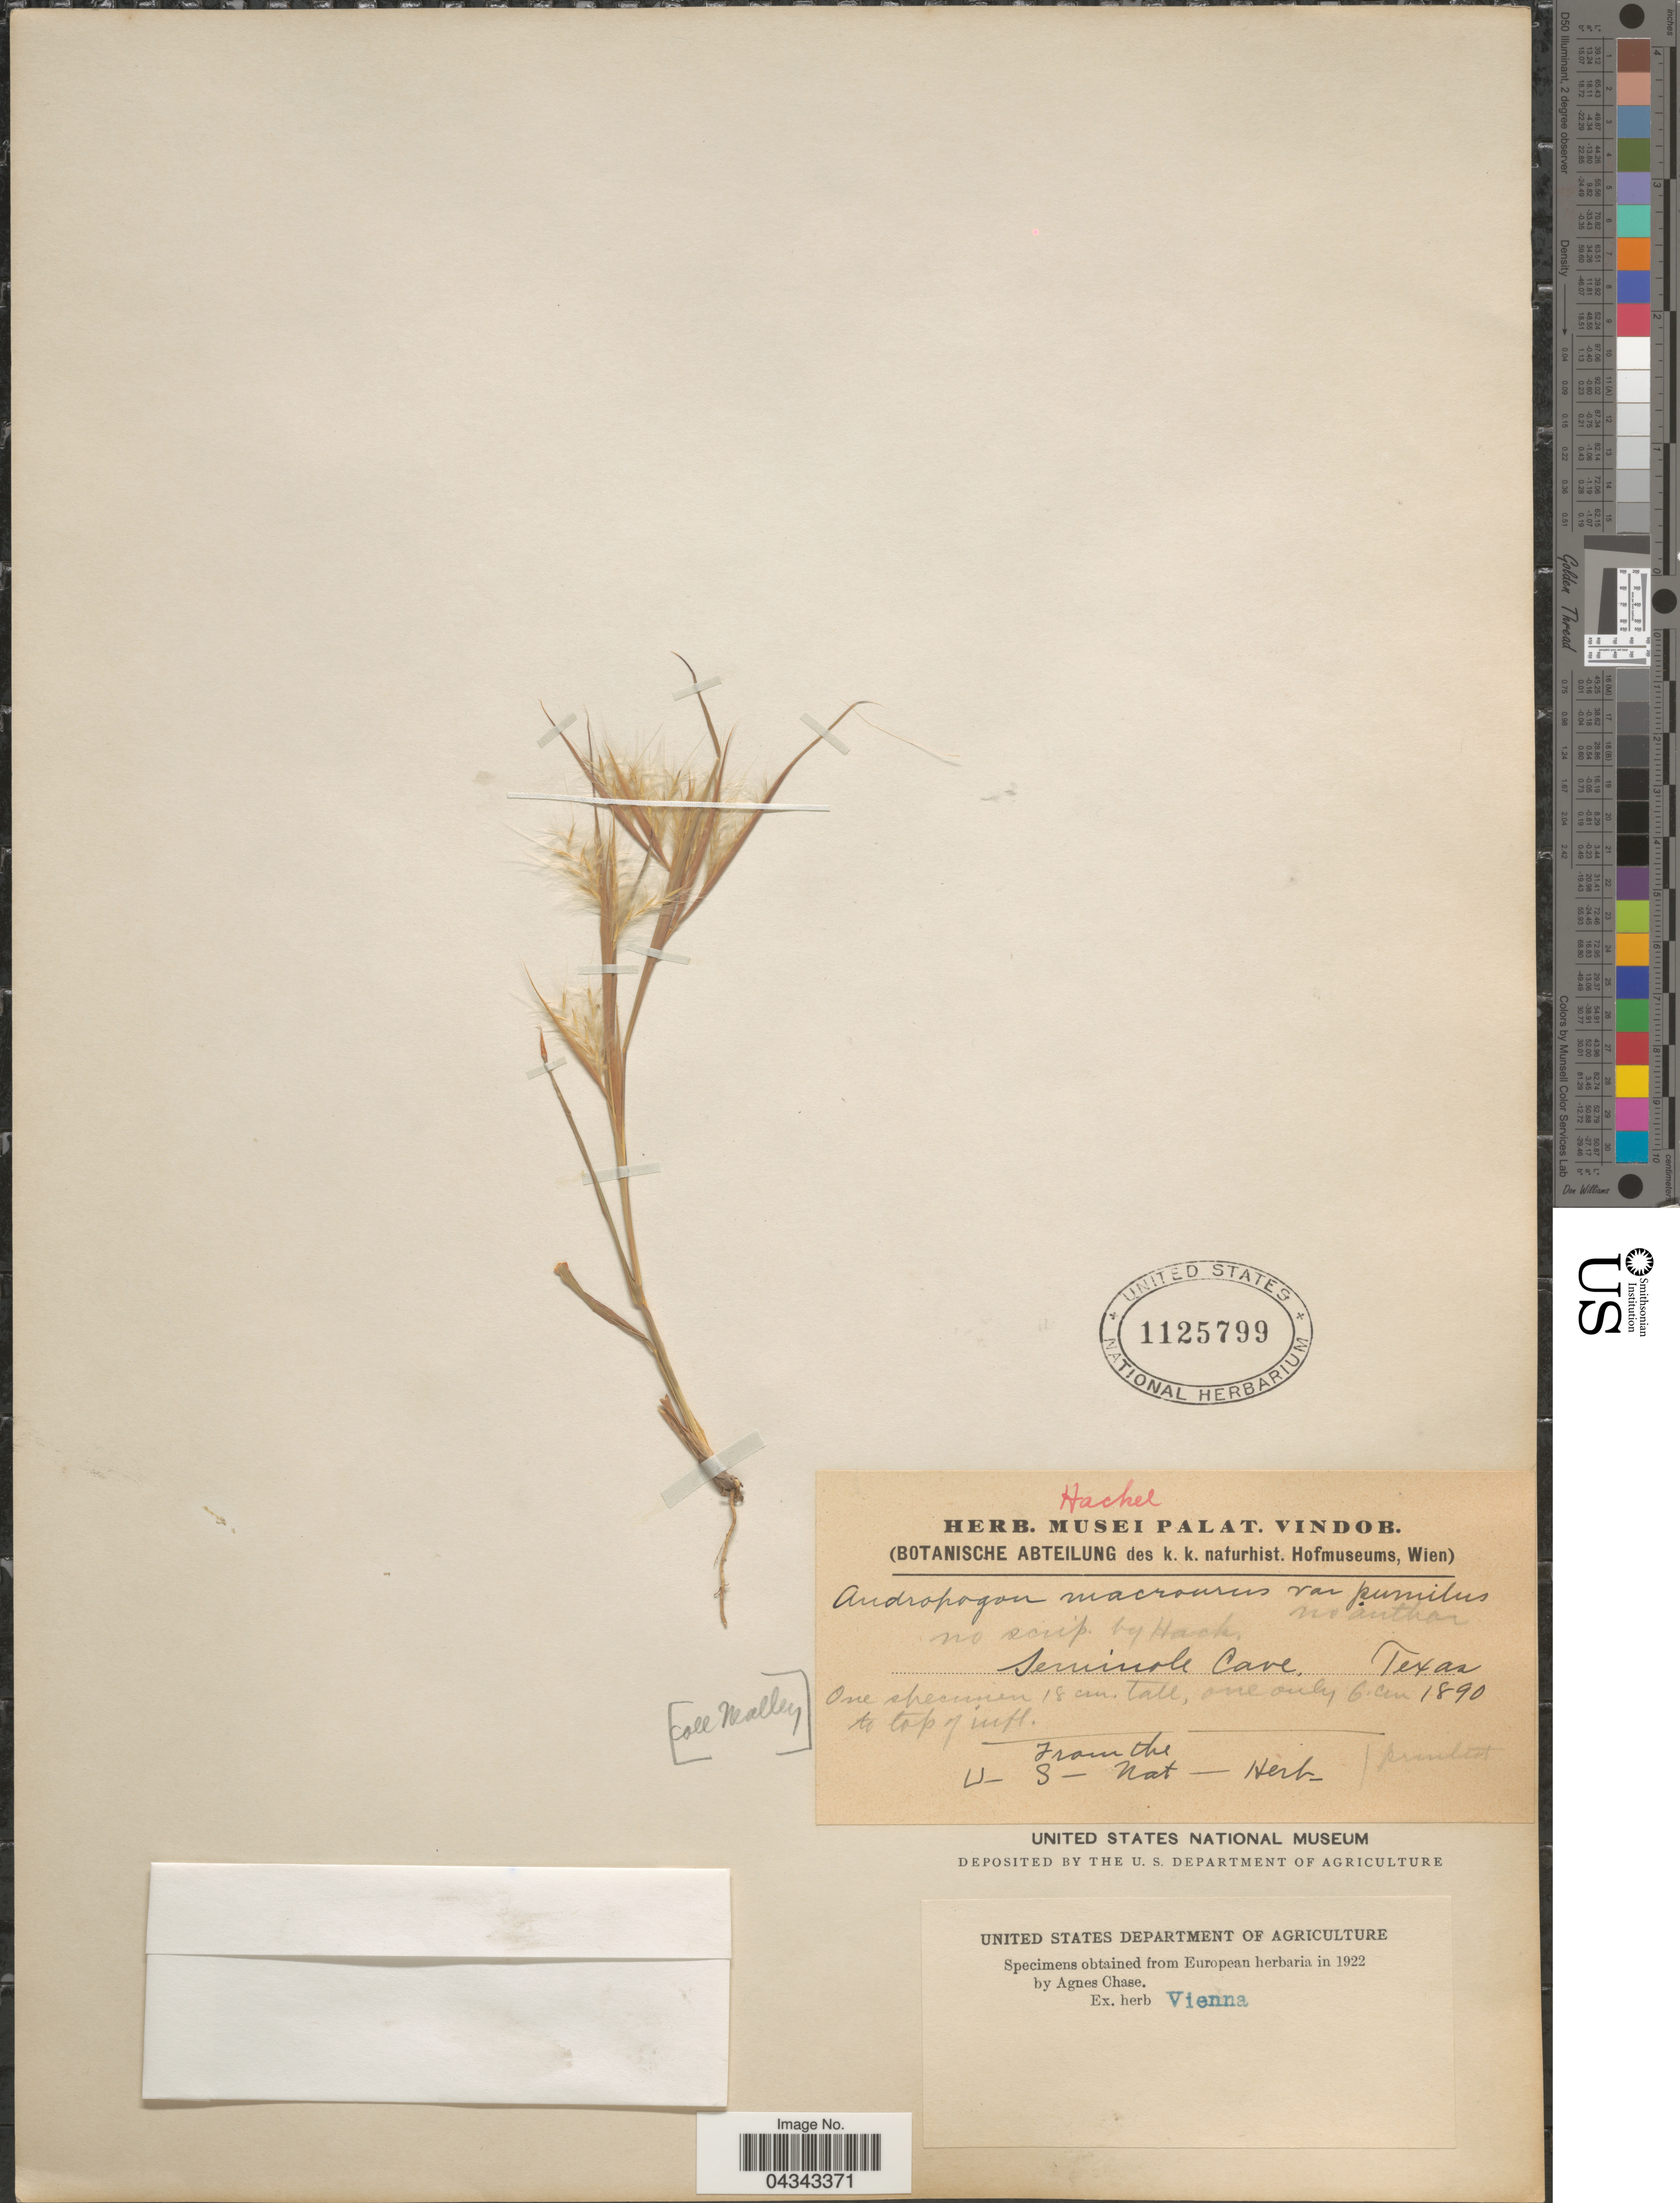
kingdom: Plantae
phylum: Tracheophyta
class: Liliopsida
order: Poales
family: Poaceae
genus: Andropogon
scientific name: Andropogon glomeratus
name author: (Walter) Britton, Stearns & Poggenb.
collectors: Nealley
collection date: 1890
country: United States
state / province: Texas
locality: Seminole Cave.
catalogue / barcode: US 1125799